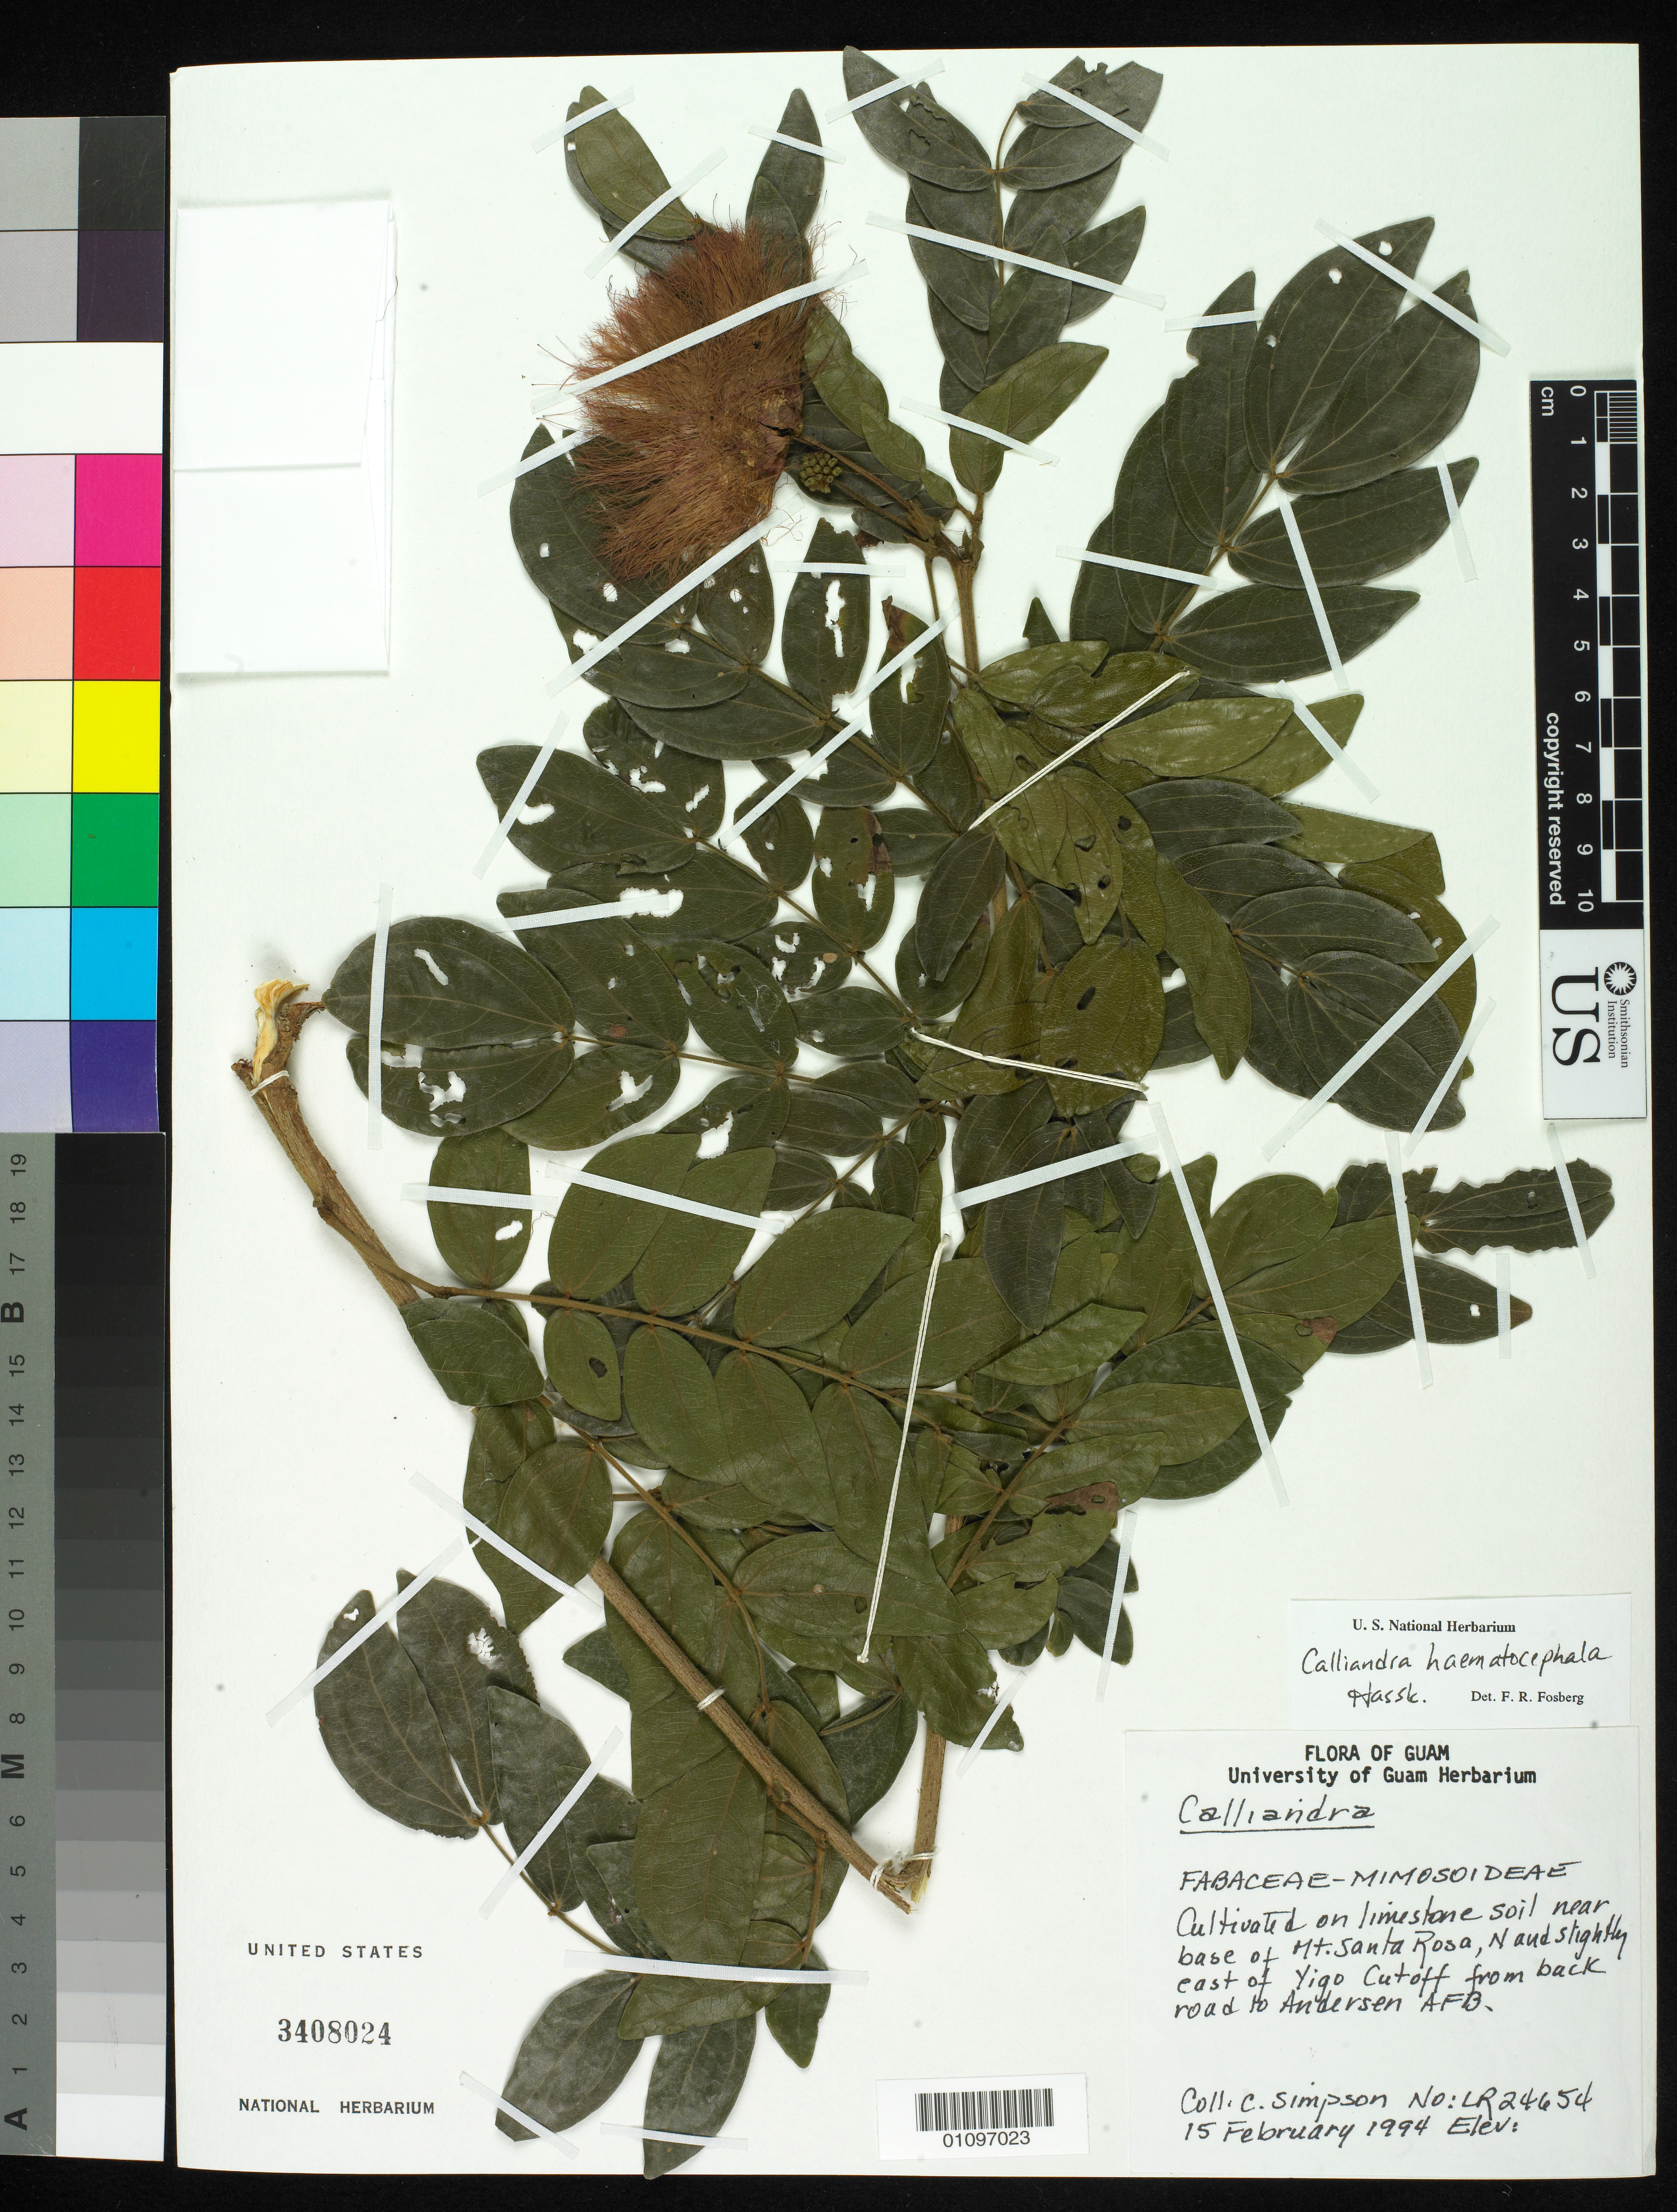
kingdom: Plantae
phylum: Tracheophyta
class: Magnoliopsida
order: Fabales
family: Fabaceae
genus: Calliandra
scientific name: Calliandra haematocephala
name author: Hassk.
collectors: C. Simpson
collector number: LR23654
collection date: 1994-02-15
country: Guam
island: Guam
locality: Base of Mt. Santa Rosa, N and slightly east of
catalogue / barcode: US 3408024